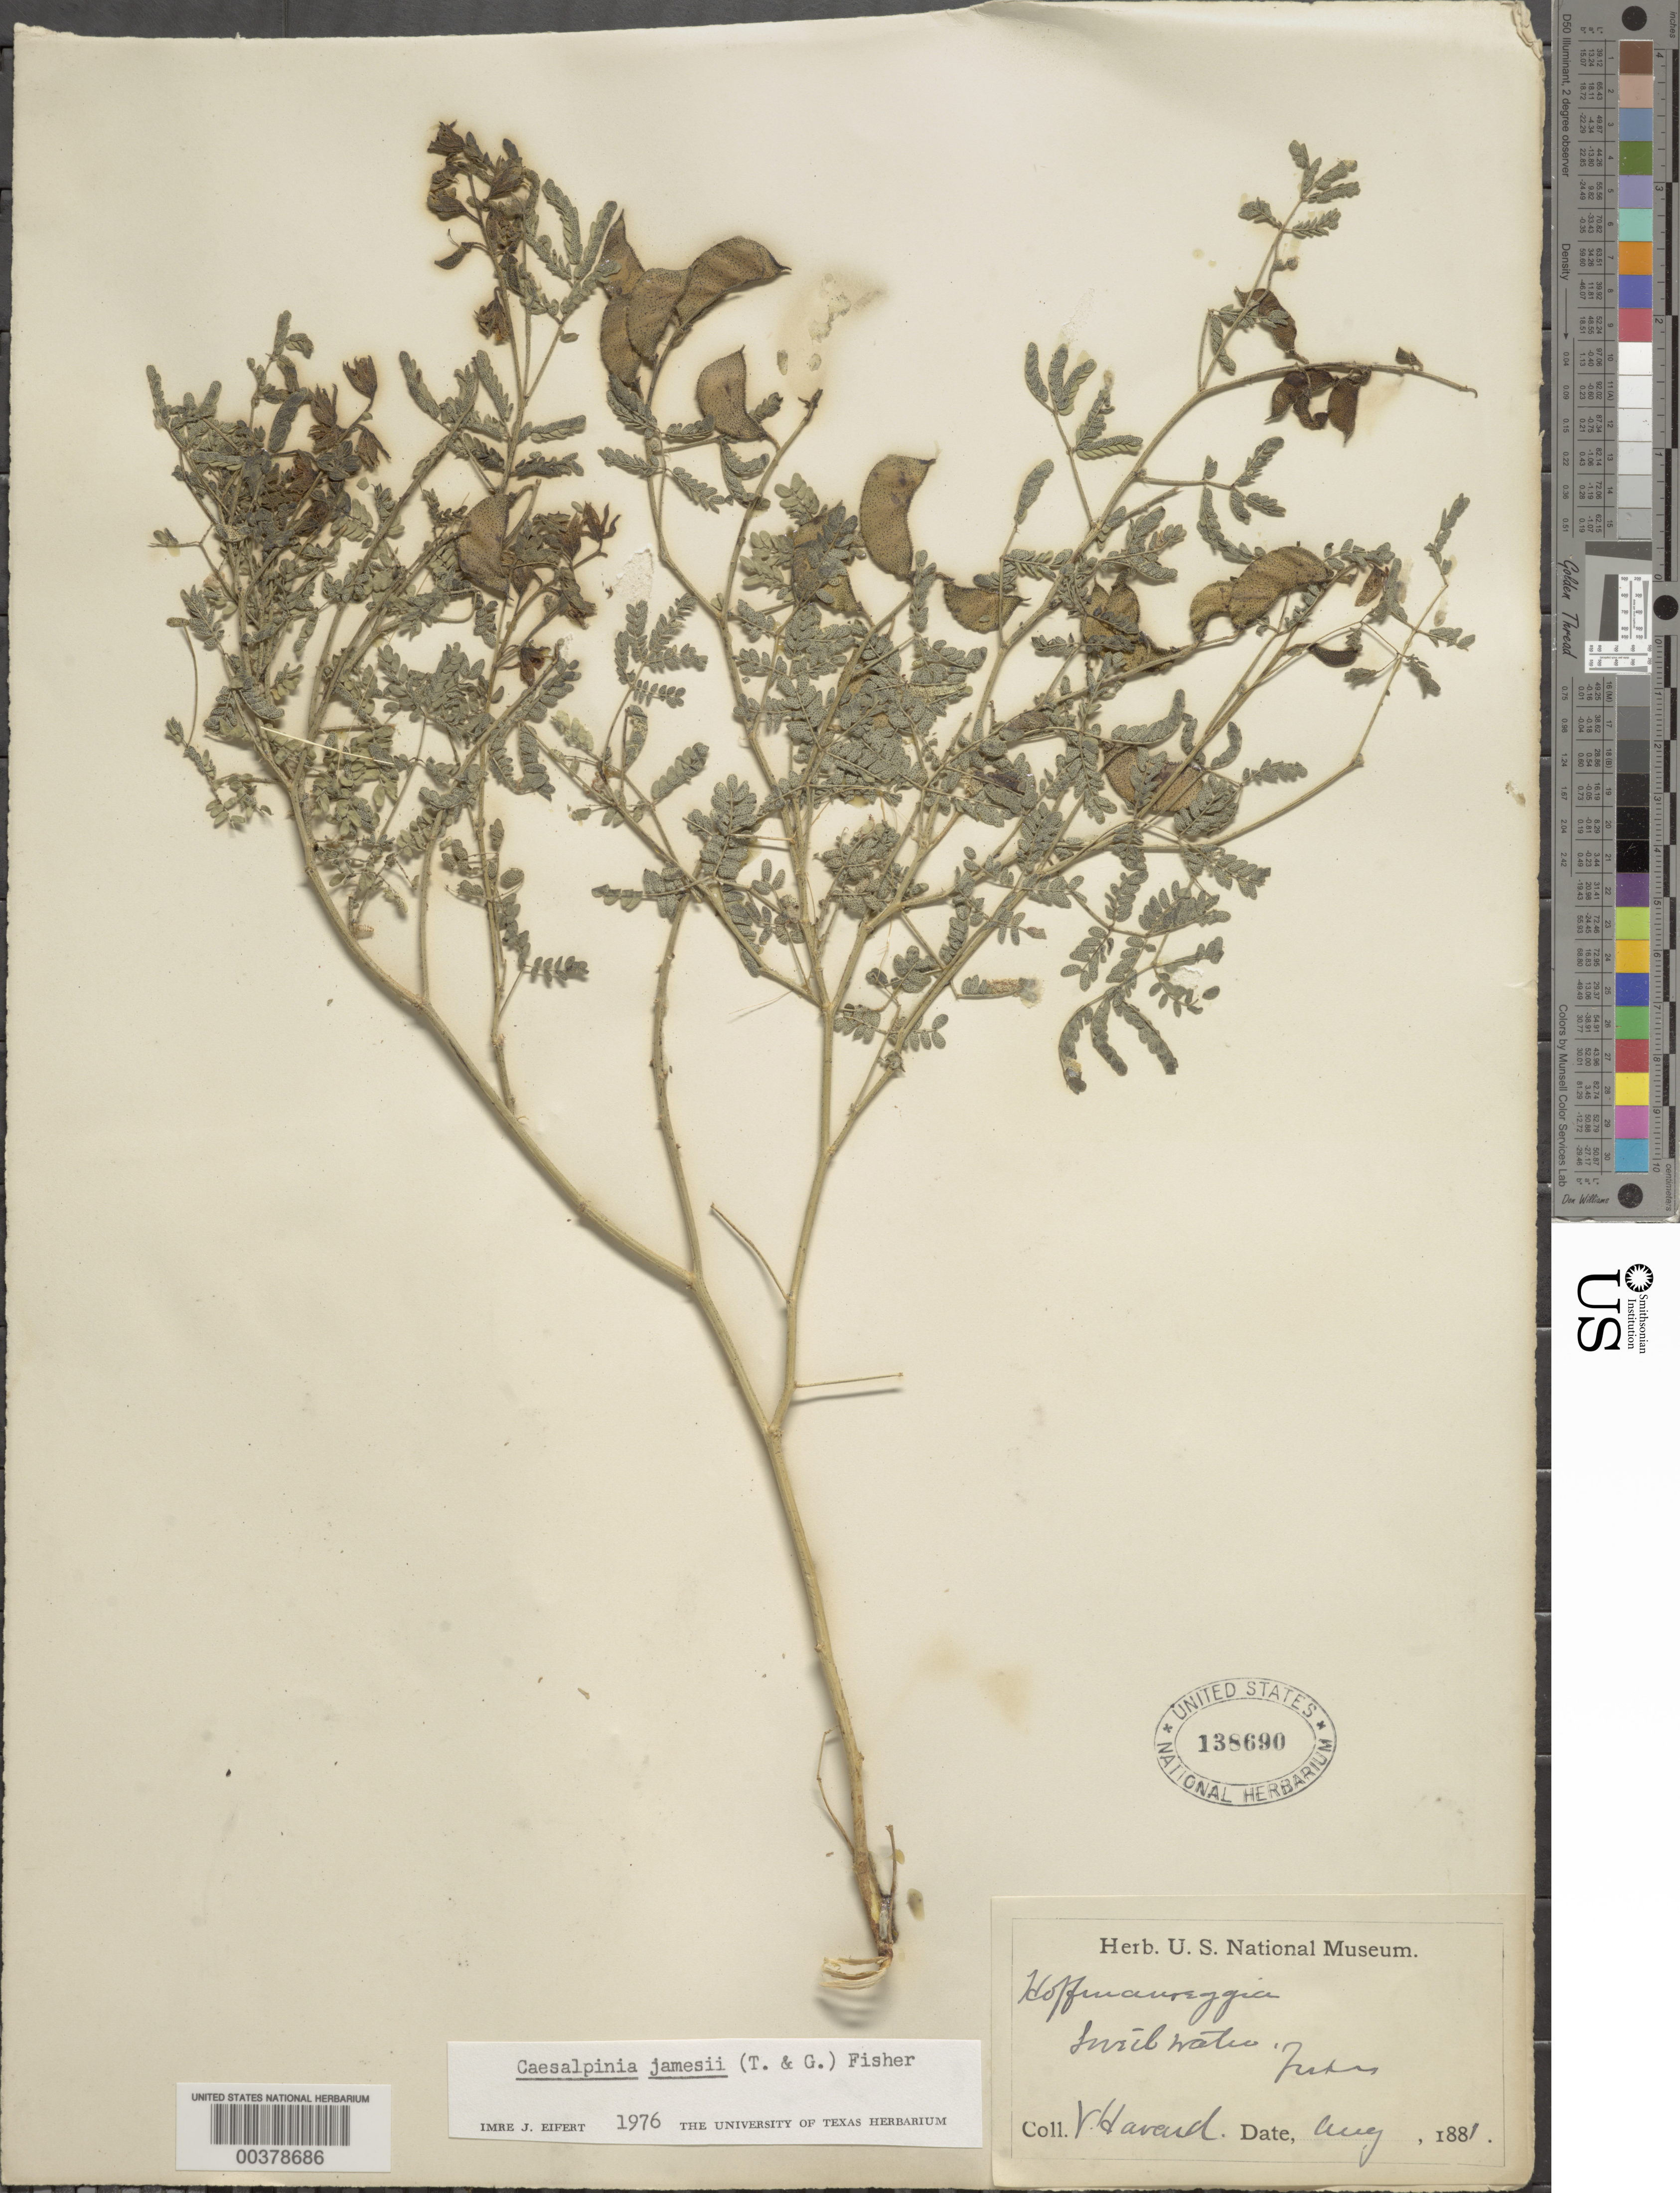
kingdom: Plantae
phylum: Tracheophyta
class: Magnoliopsida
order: Fabales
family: Fabaceae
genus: Pomaria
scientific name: Pomaria jamesii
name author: (Torr. & A. Gray) Walp.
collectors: V. Havard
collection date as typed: Aug 1881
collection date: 1881-08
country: United States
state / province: Texas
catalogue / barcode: US 138690